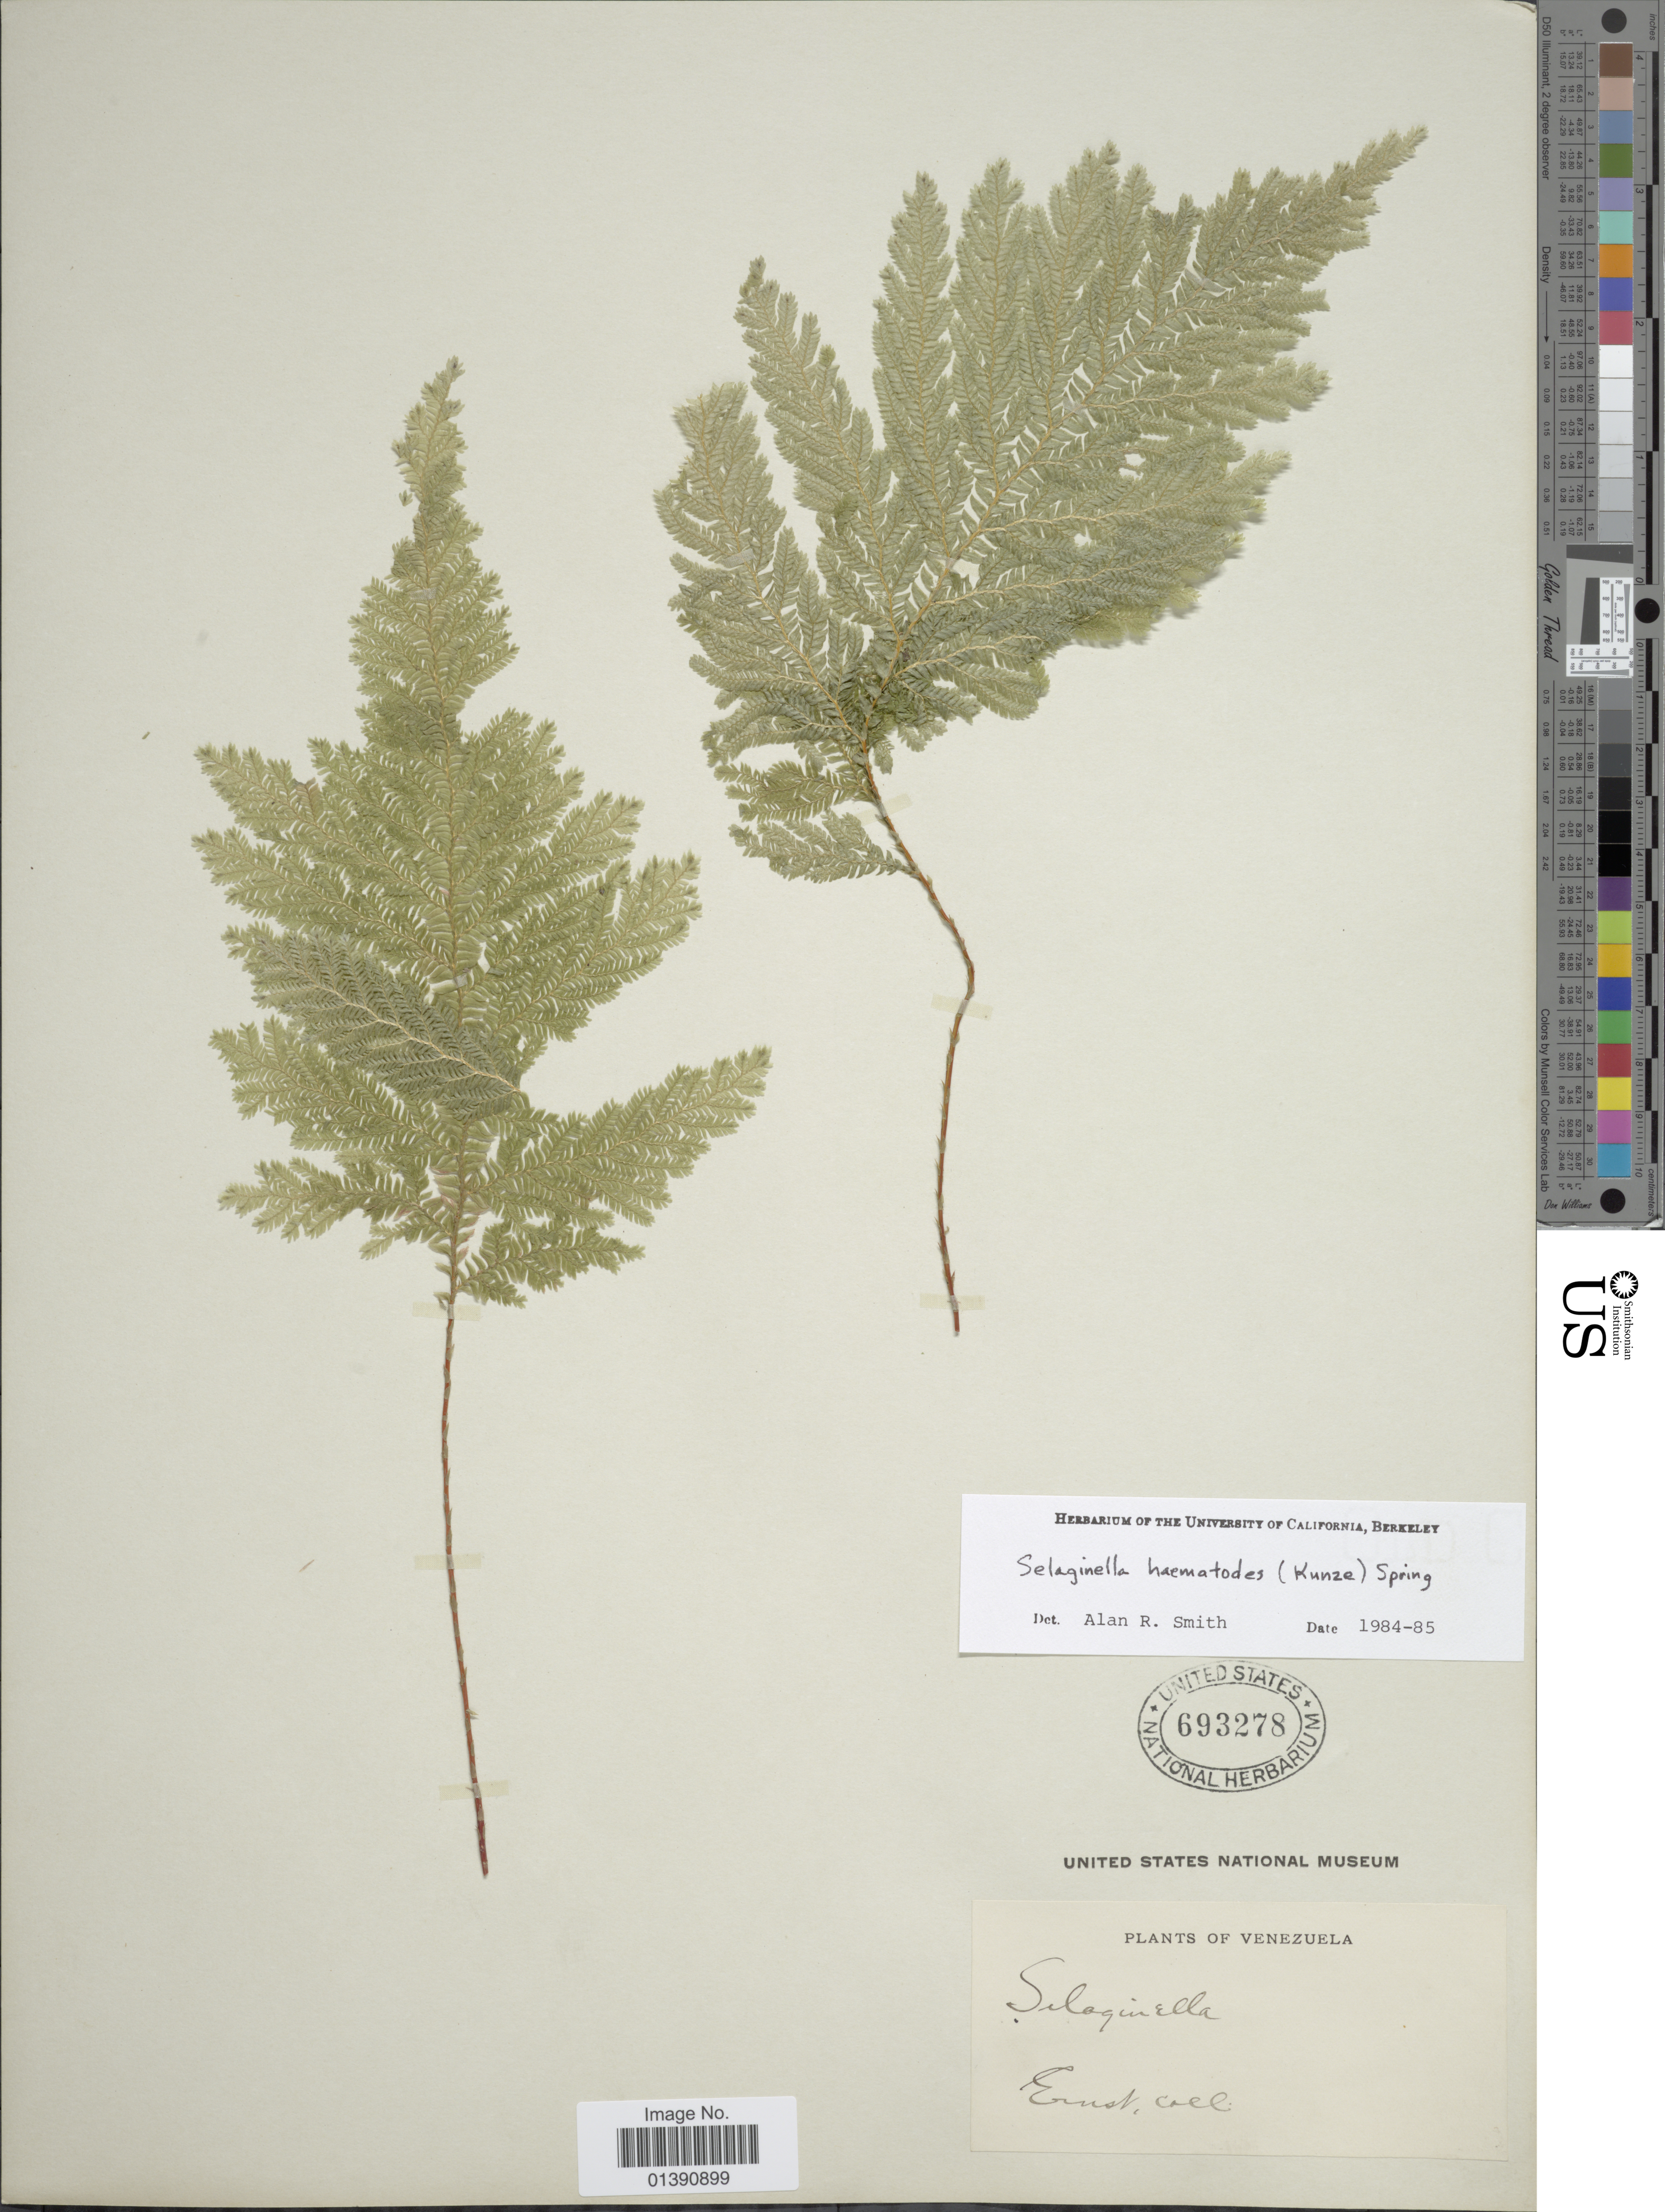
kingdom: Plantae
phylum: Tracheophyta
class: Lycopodiopsida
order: Selaginellales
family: Selaginellaceae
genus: Selaginella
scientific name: Selaginella haematodes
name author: (Kunze) Spring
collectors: -. Ernst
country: Venezuela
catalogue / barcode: US 693278